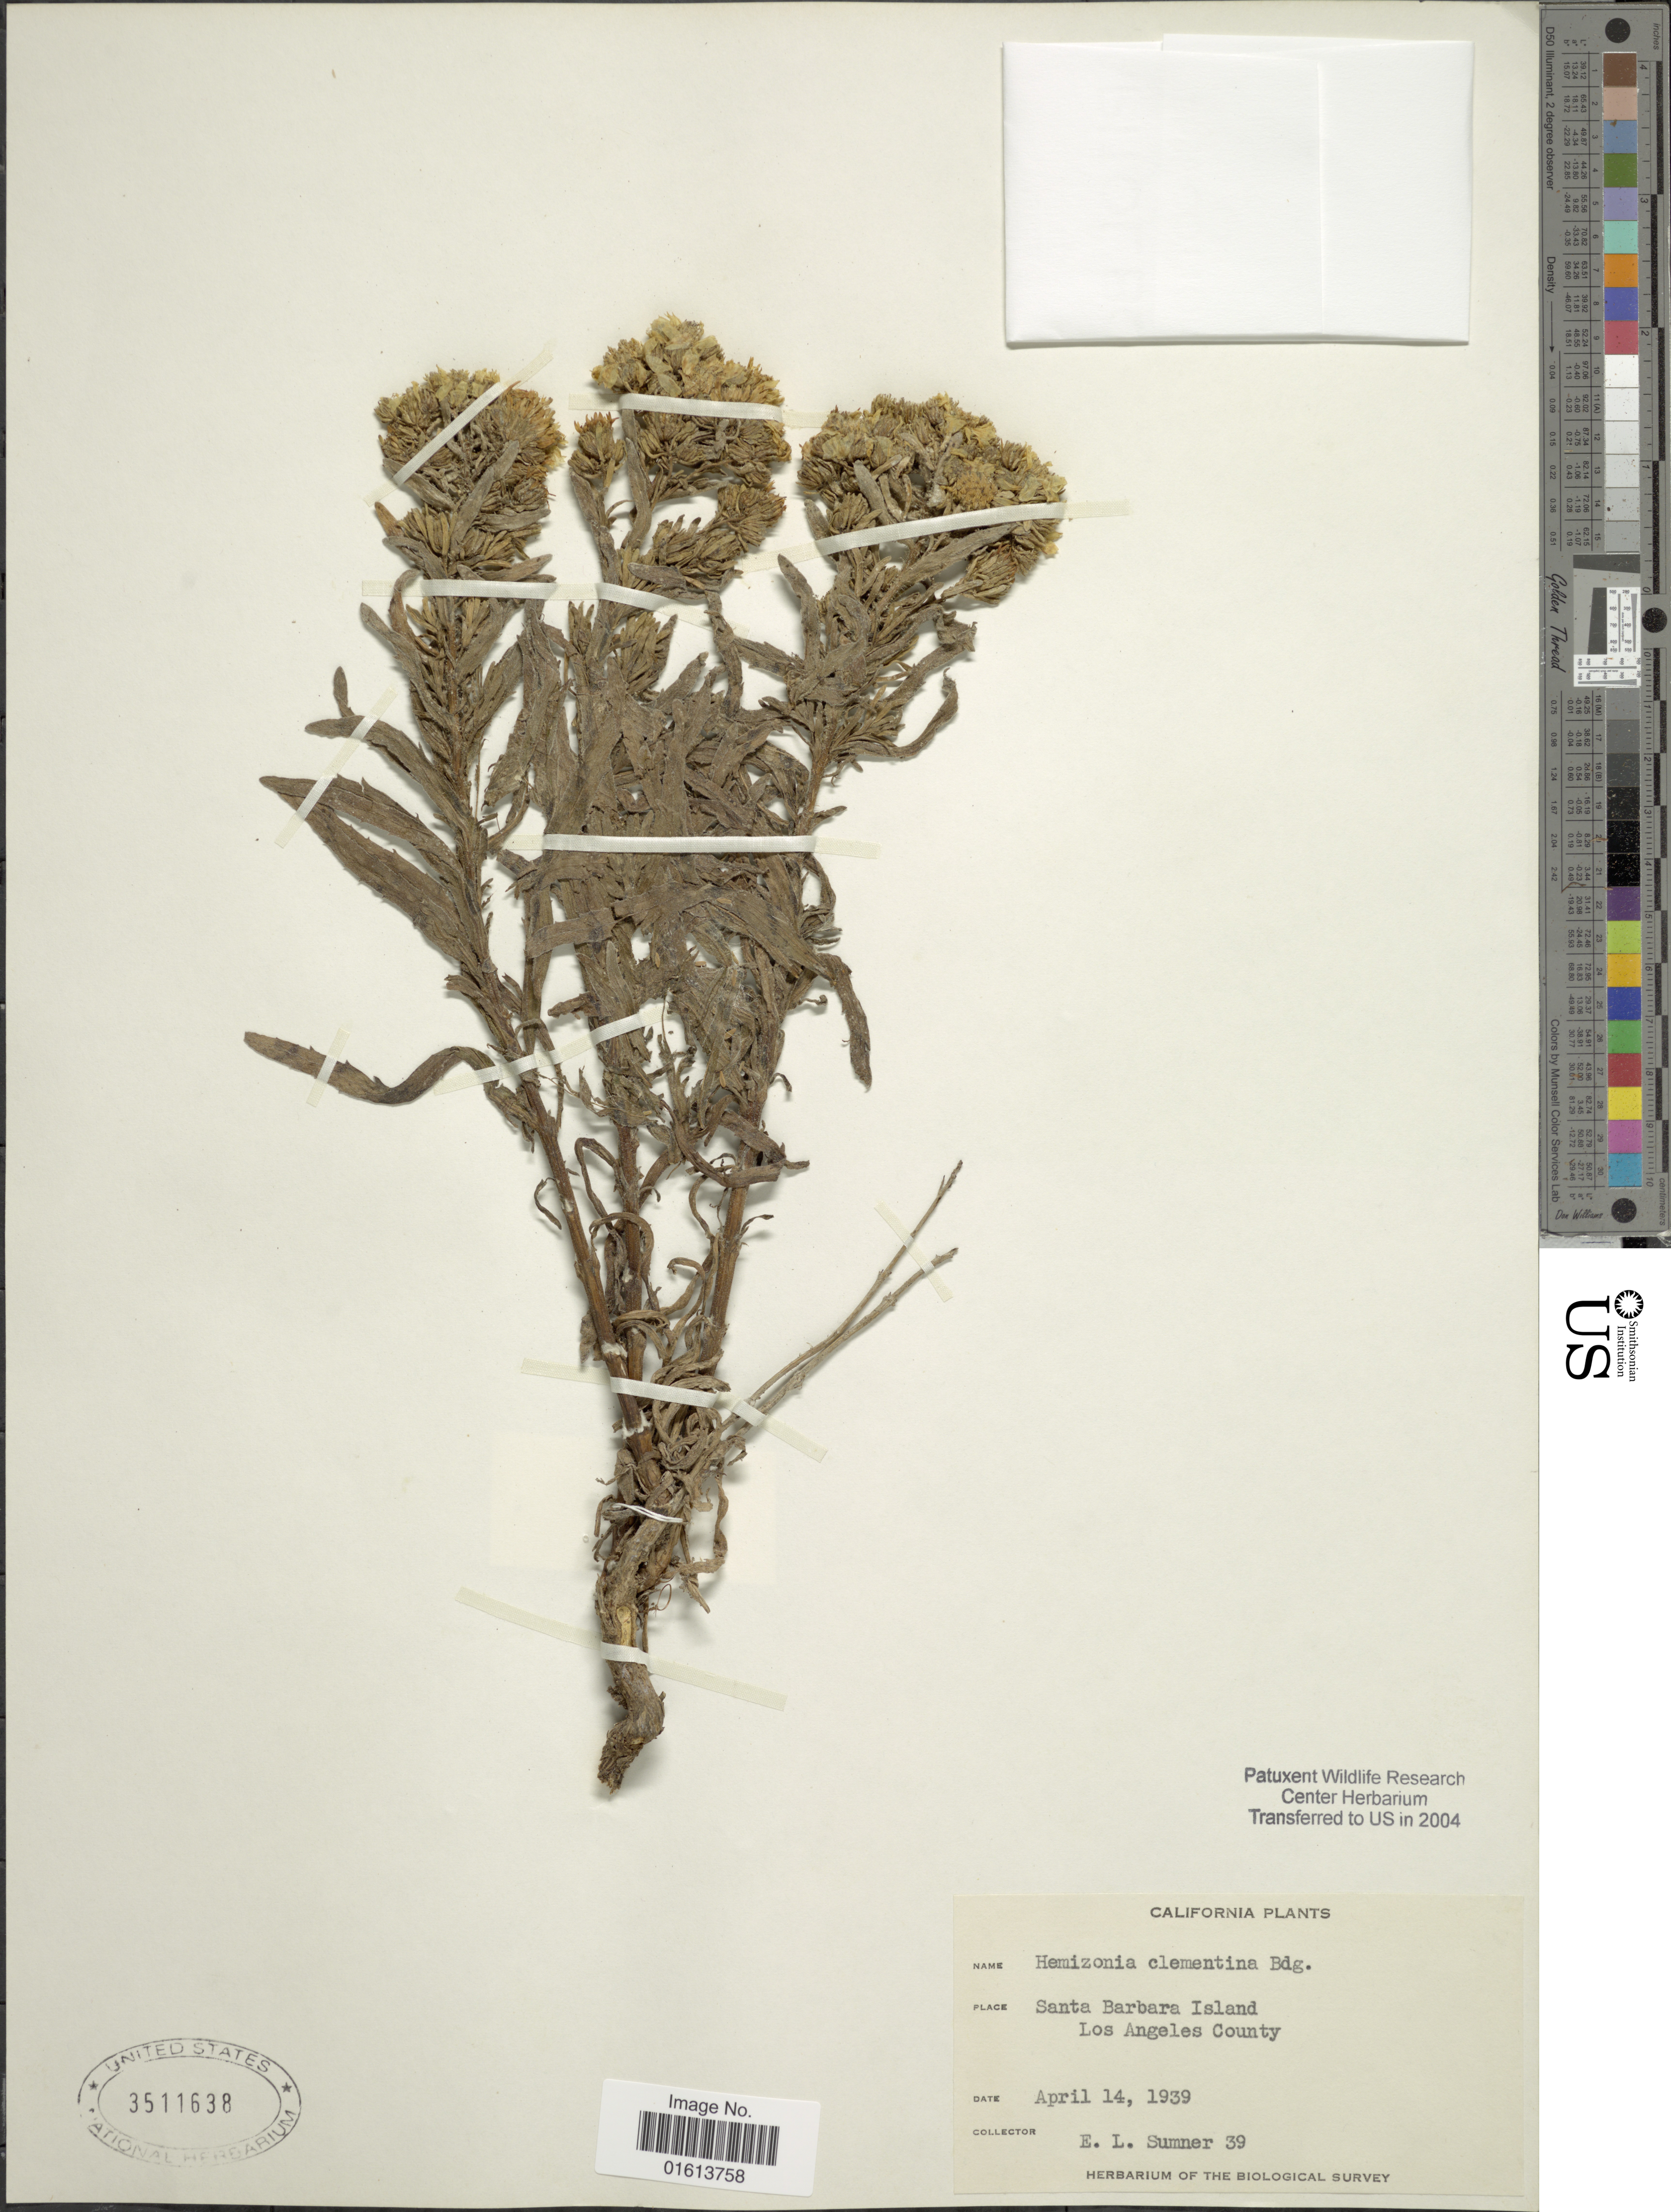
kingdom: Plantae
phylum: Tracheophyta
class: Magnoliopsida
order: Asterales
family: Asteraceae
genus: Deinandra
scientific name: Deinandra clementina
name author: (Brandegee) B.G. Baldwin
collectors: E. Sumner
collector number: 39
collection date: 1939-04-14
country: United States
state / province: California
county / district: Los Angeles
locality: California. Santa Barbara Island. Los Angeles County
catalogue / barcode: US 3511638